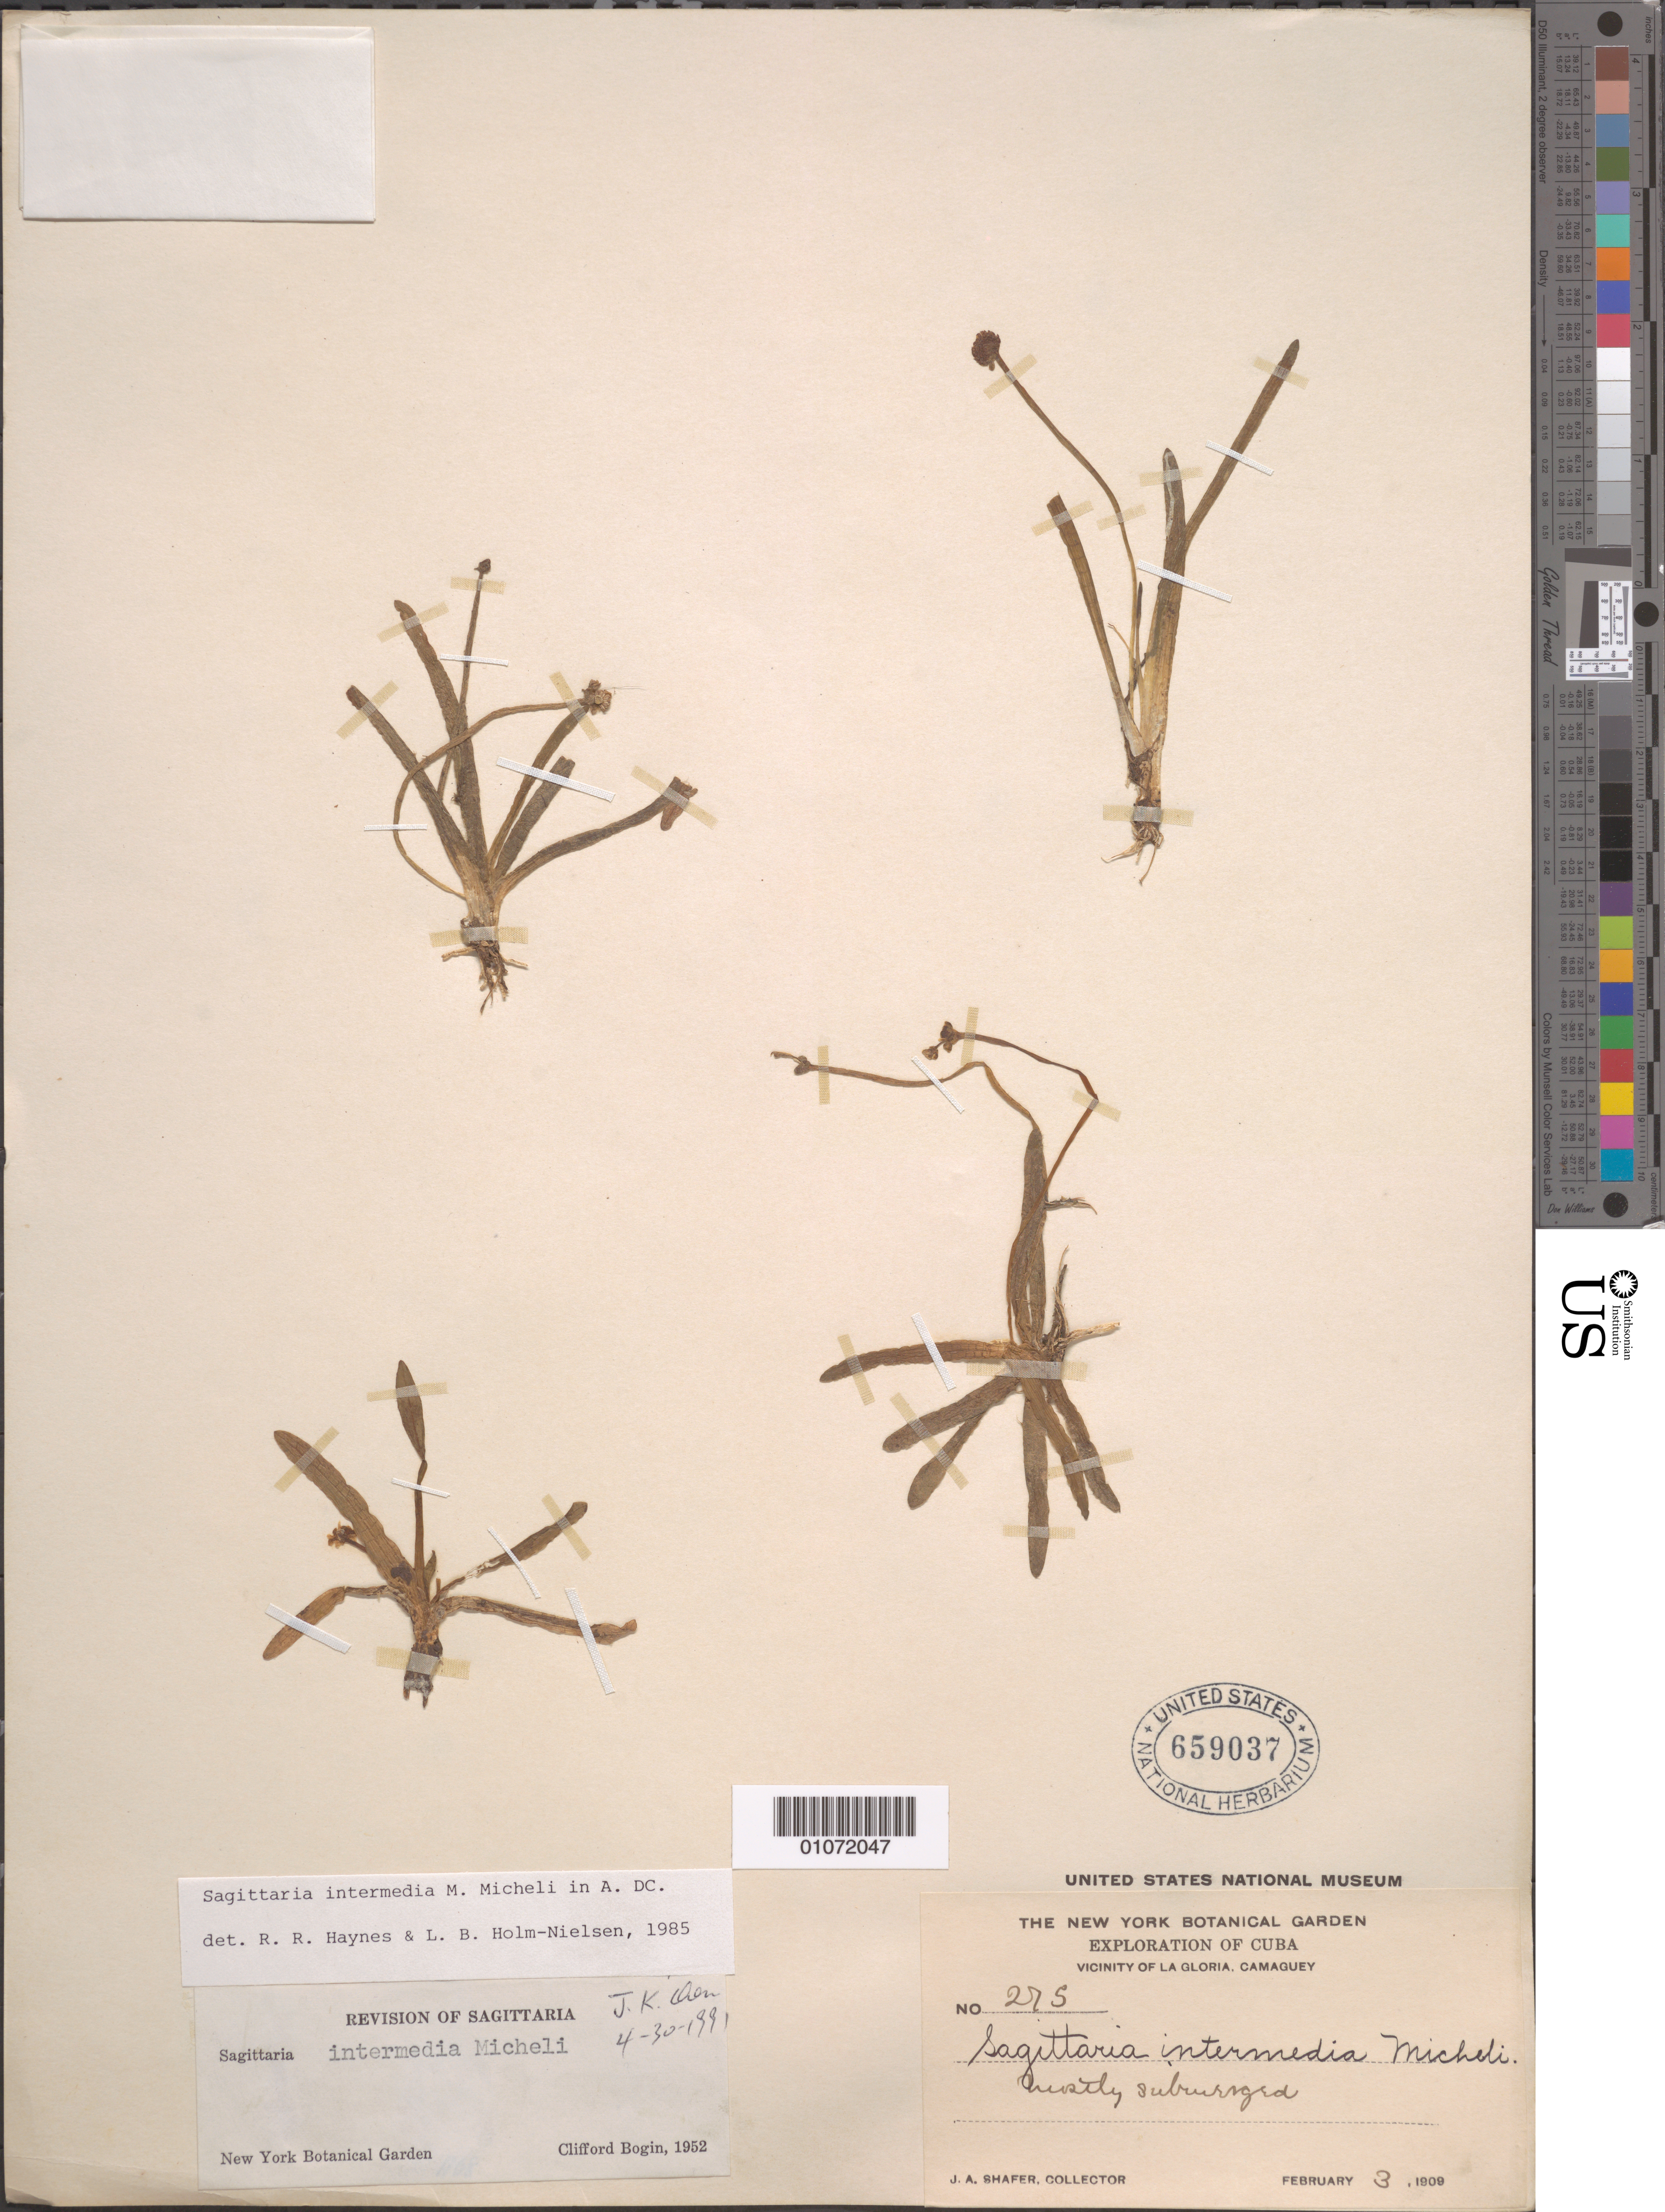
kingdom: Plantae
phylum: Tracheophyta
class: Liliopsida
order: Alismatales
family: Alismataceae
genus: Sagittaria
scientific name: Sagittaria intermedia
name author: Micheli in A. DC.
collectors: J. A. Shafer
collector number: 275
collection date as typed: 13 Feb 1909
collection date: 1909-02-13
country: Cuba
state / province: Camagüey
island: Cuba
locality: Partially submerged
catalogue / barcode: US 659037